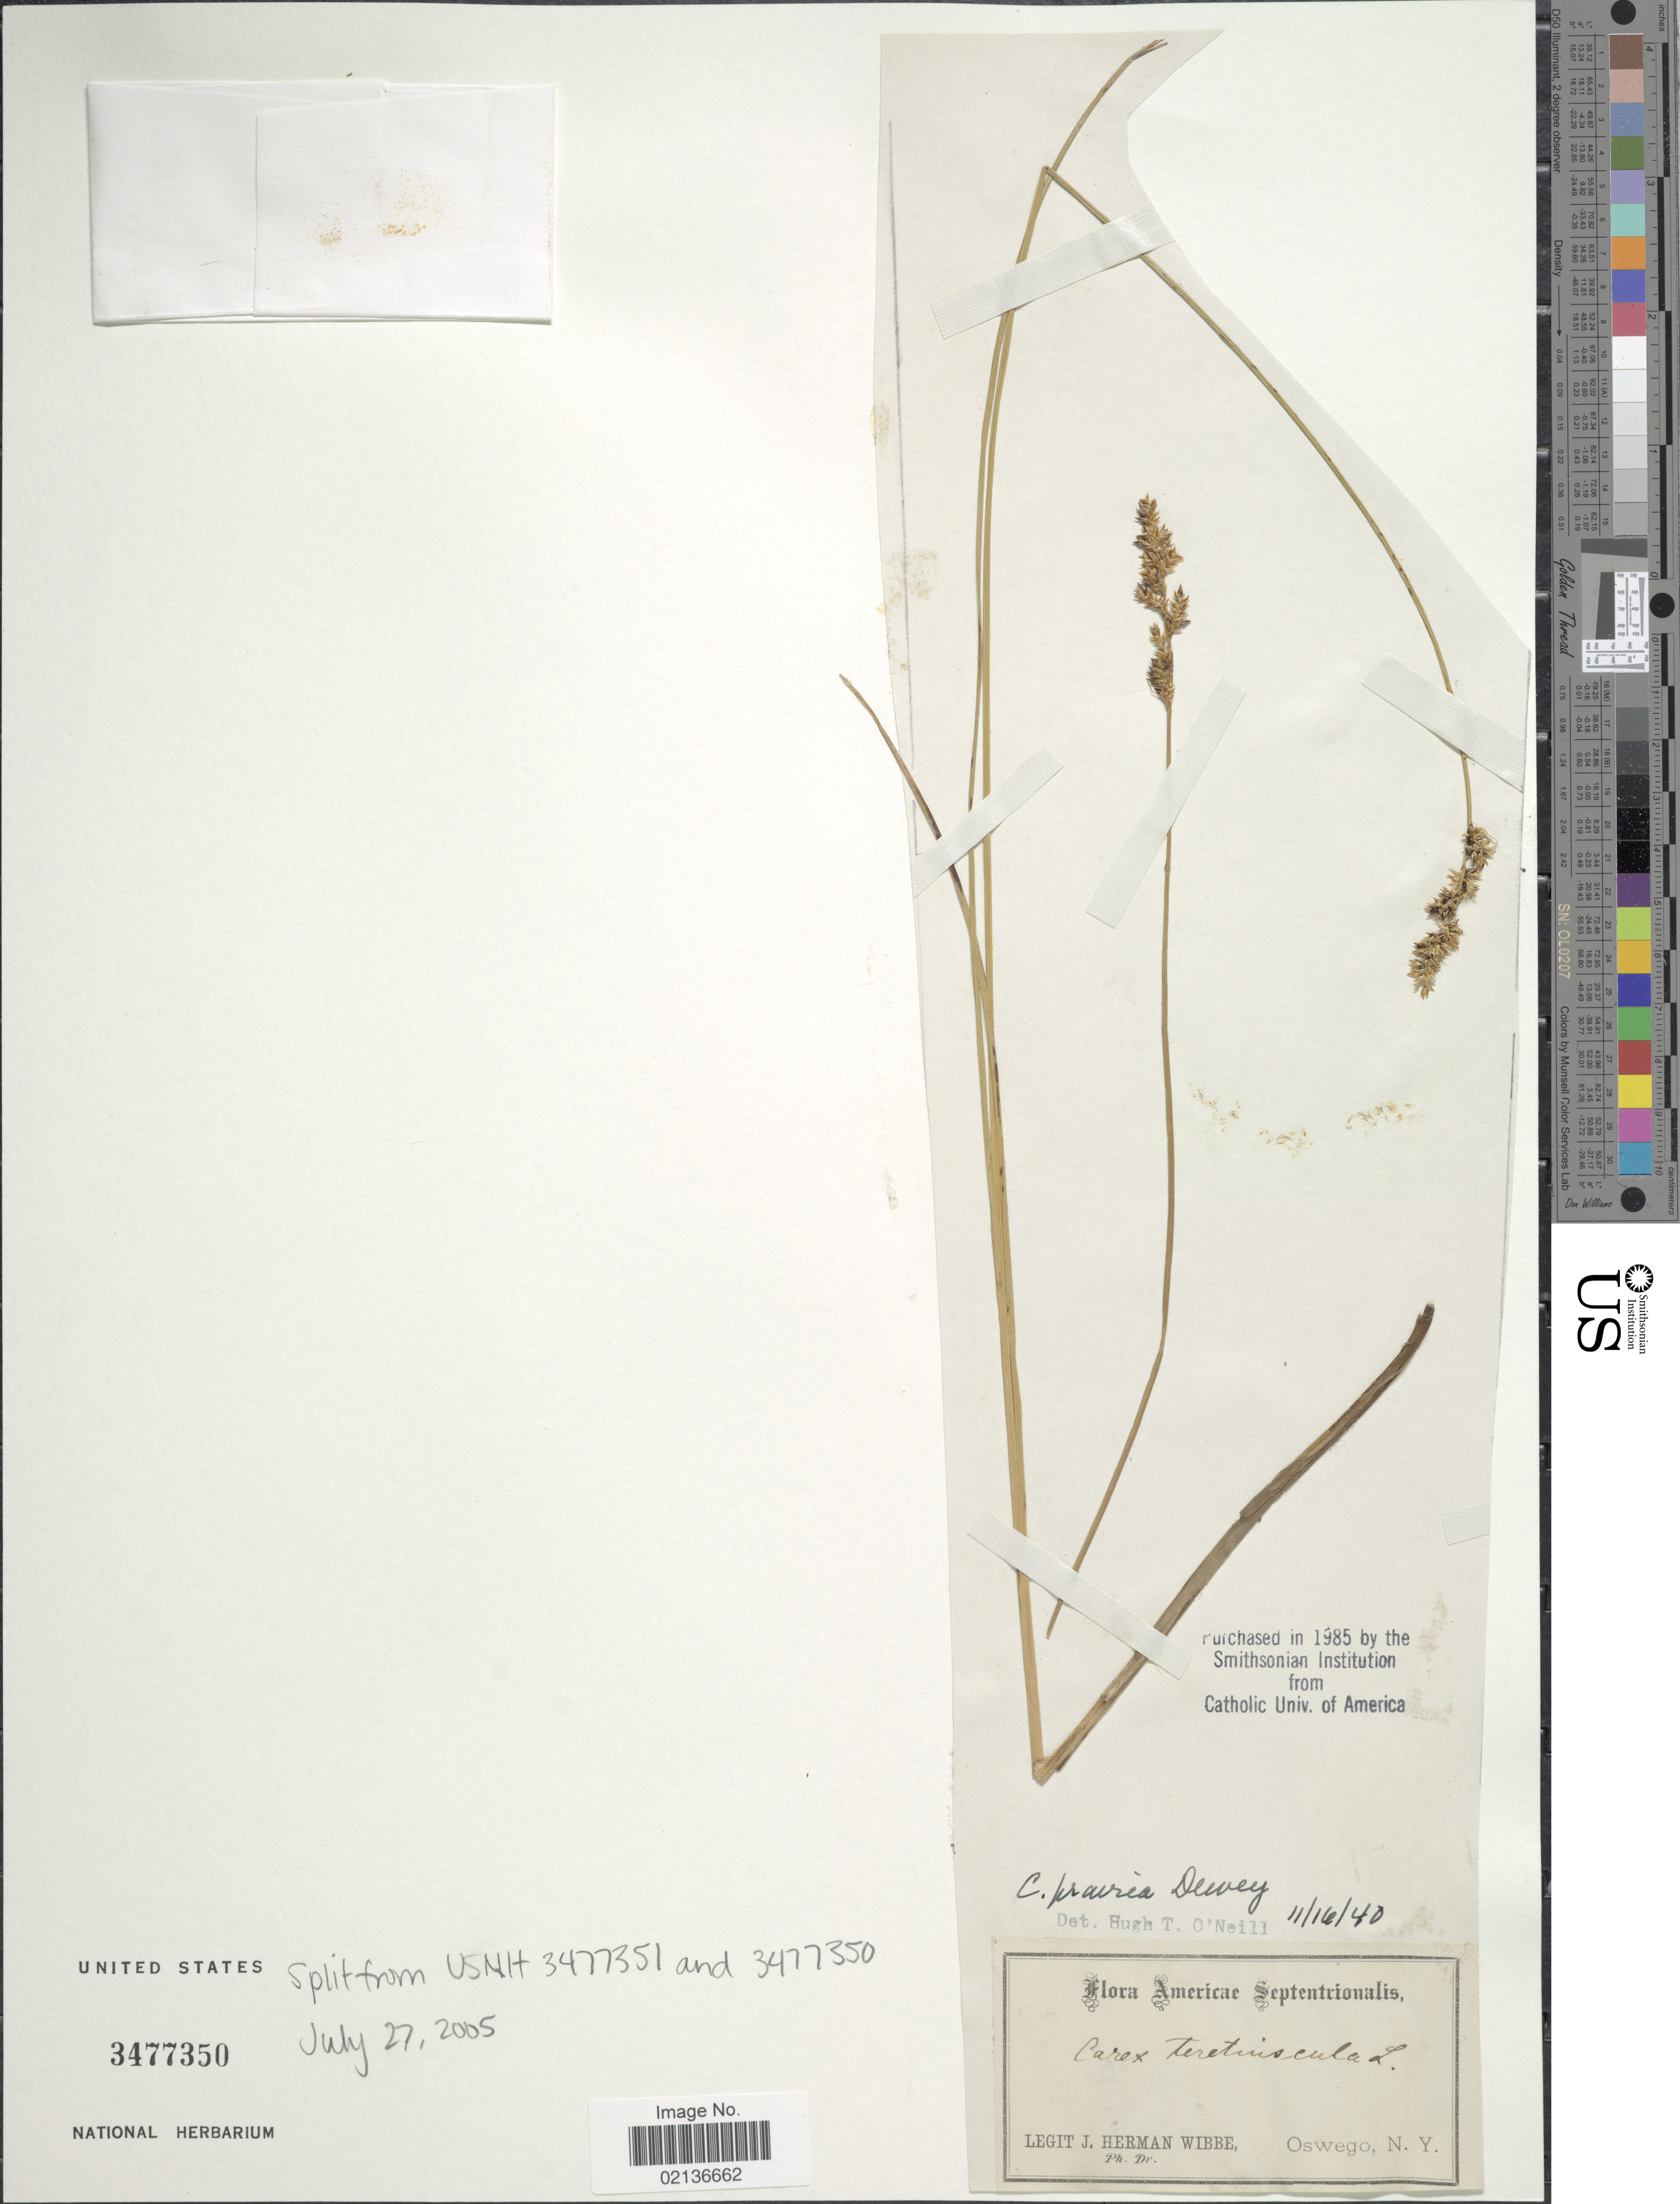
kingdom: Plantae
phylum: Tracheophyta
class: Liliopsida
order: Poales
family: Cyperaceae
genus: Carex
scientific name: Carex diandra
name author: Schrank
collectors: J. Wibbe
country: United States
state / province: New York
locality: Oswego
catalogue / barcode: US 3477350